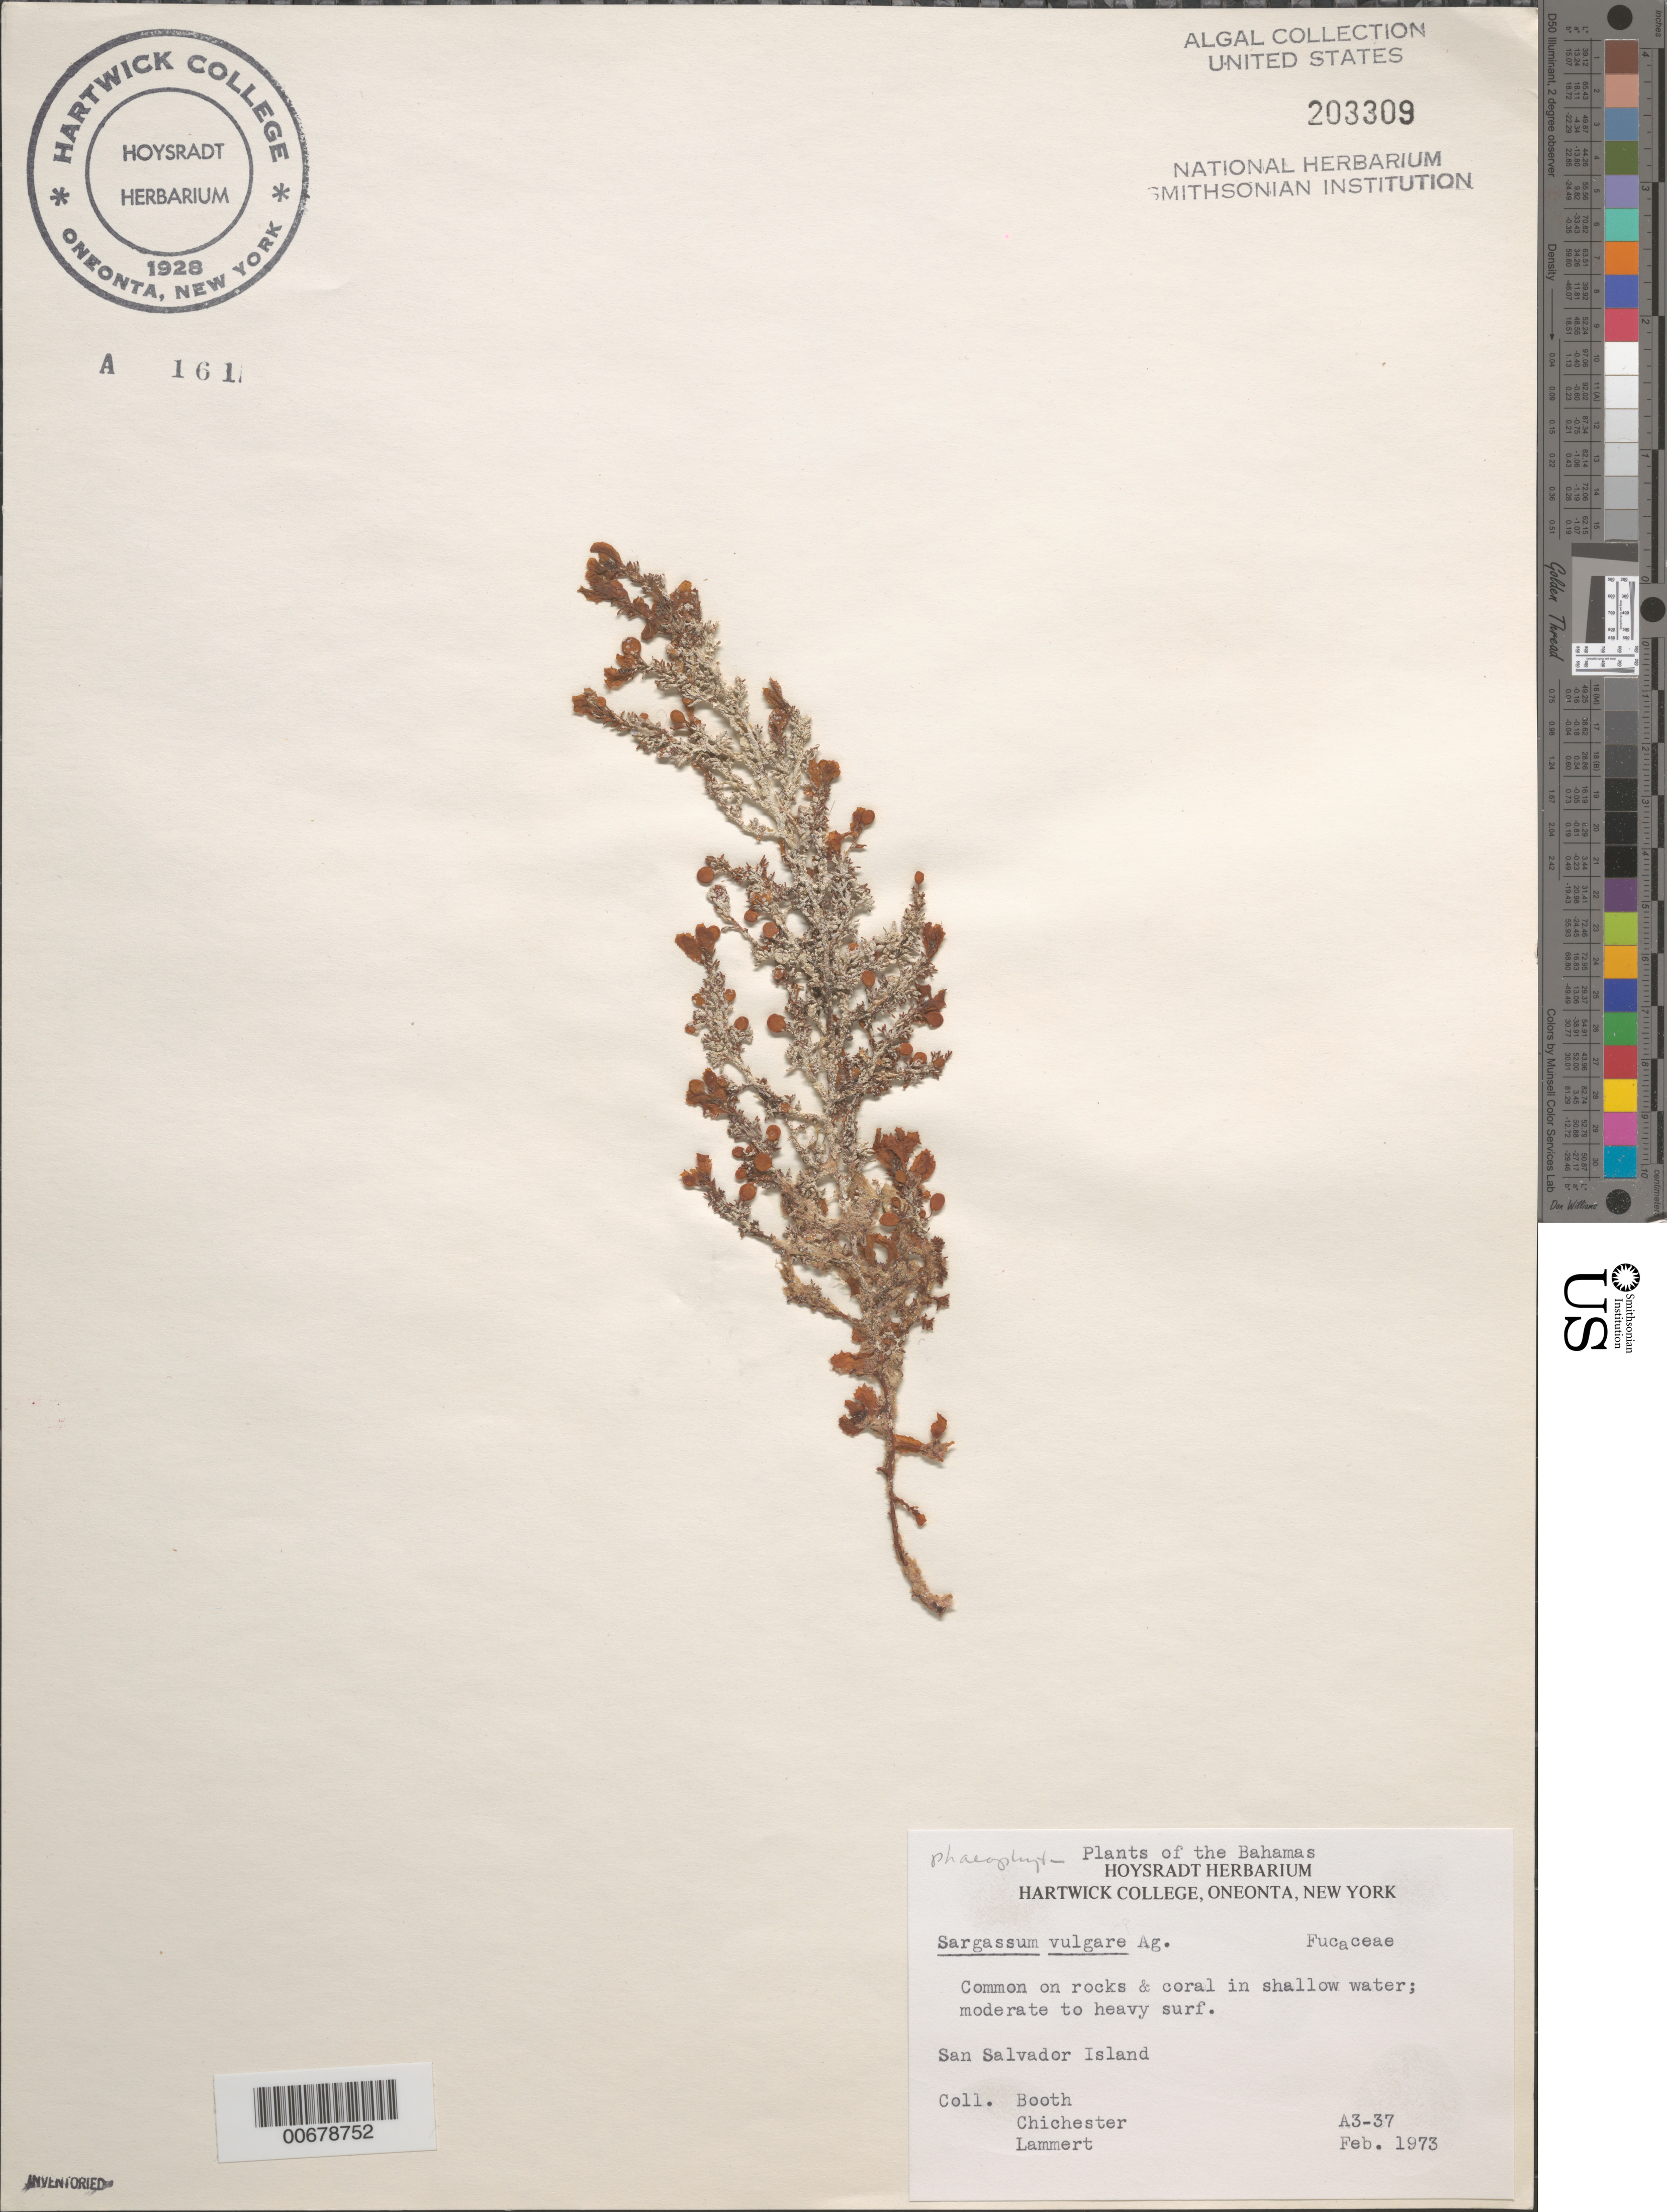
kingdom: Chromista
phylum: Ochrophyta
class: Phaeophyceae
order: Fucales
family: Sargassaceae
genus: Sargassum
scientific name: Sargassum vulgare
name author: C. Agardh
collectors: -. Booth, -. Chichester & -. Lammert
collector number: A3-37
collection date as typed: Feb 1973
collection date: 1973-02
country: Bahamas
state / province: San Salvador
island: San Salvador Island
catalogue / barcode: US 203309